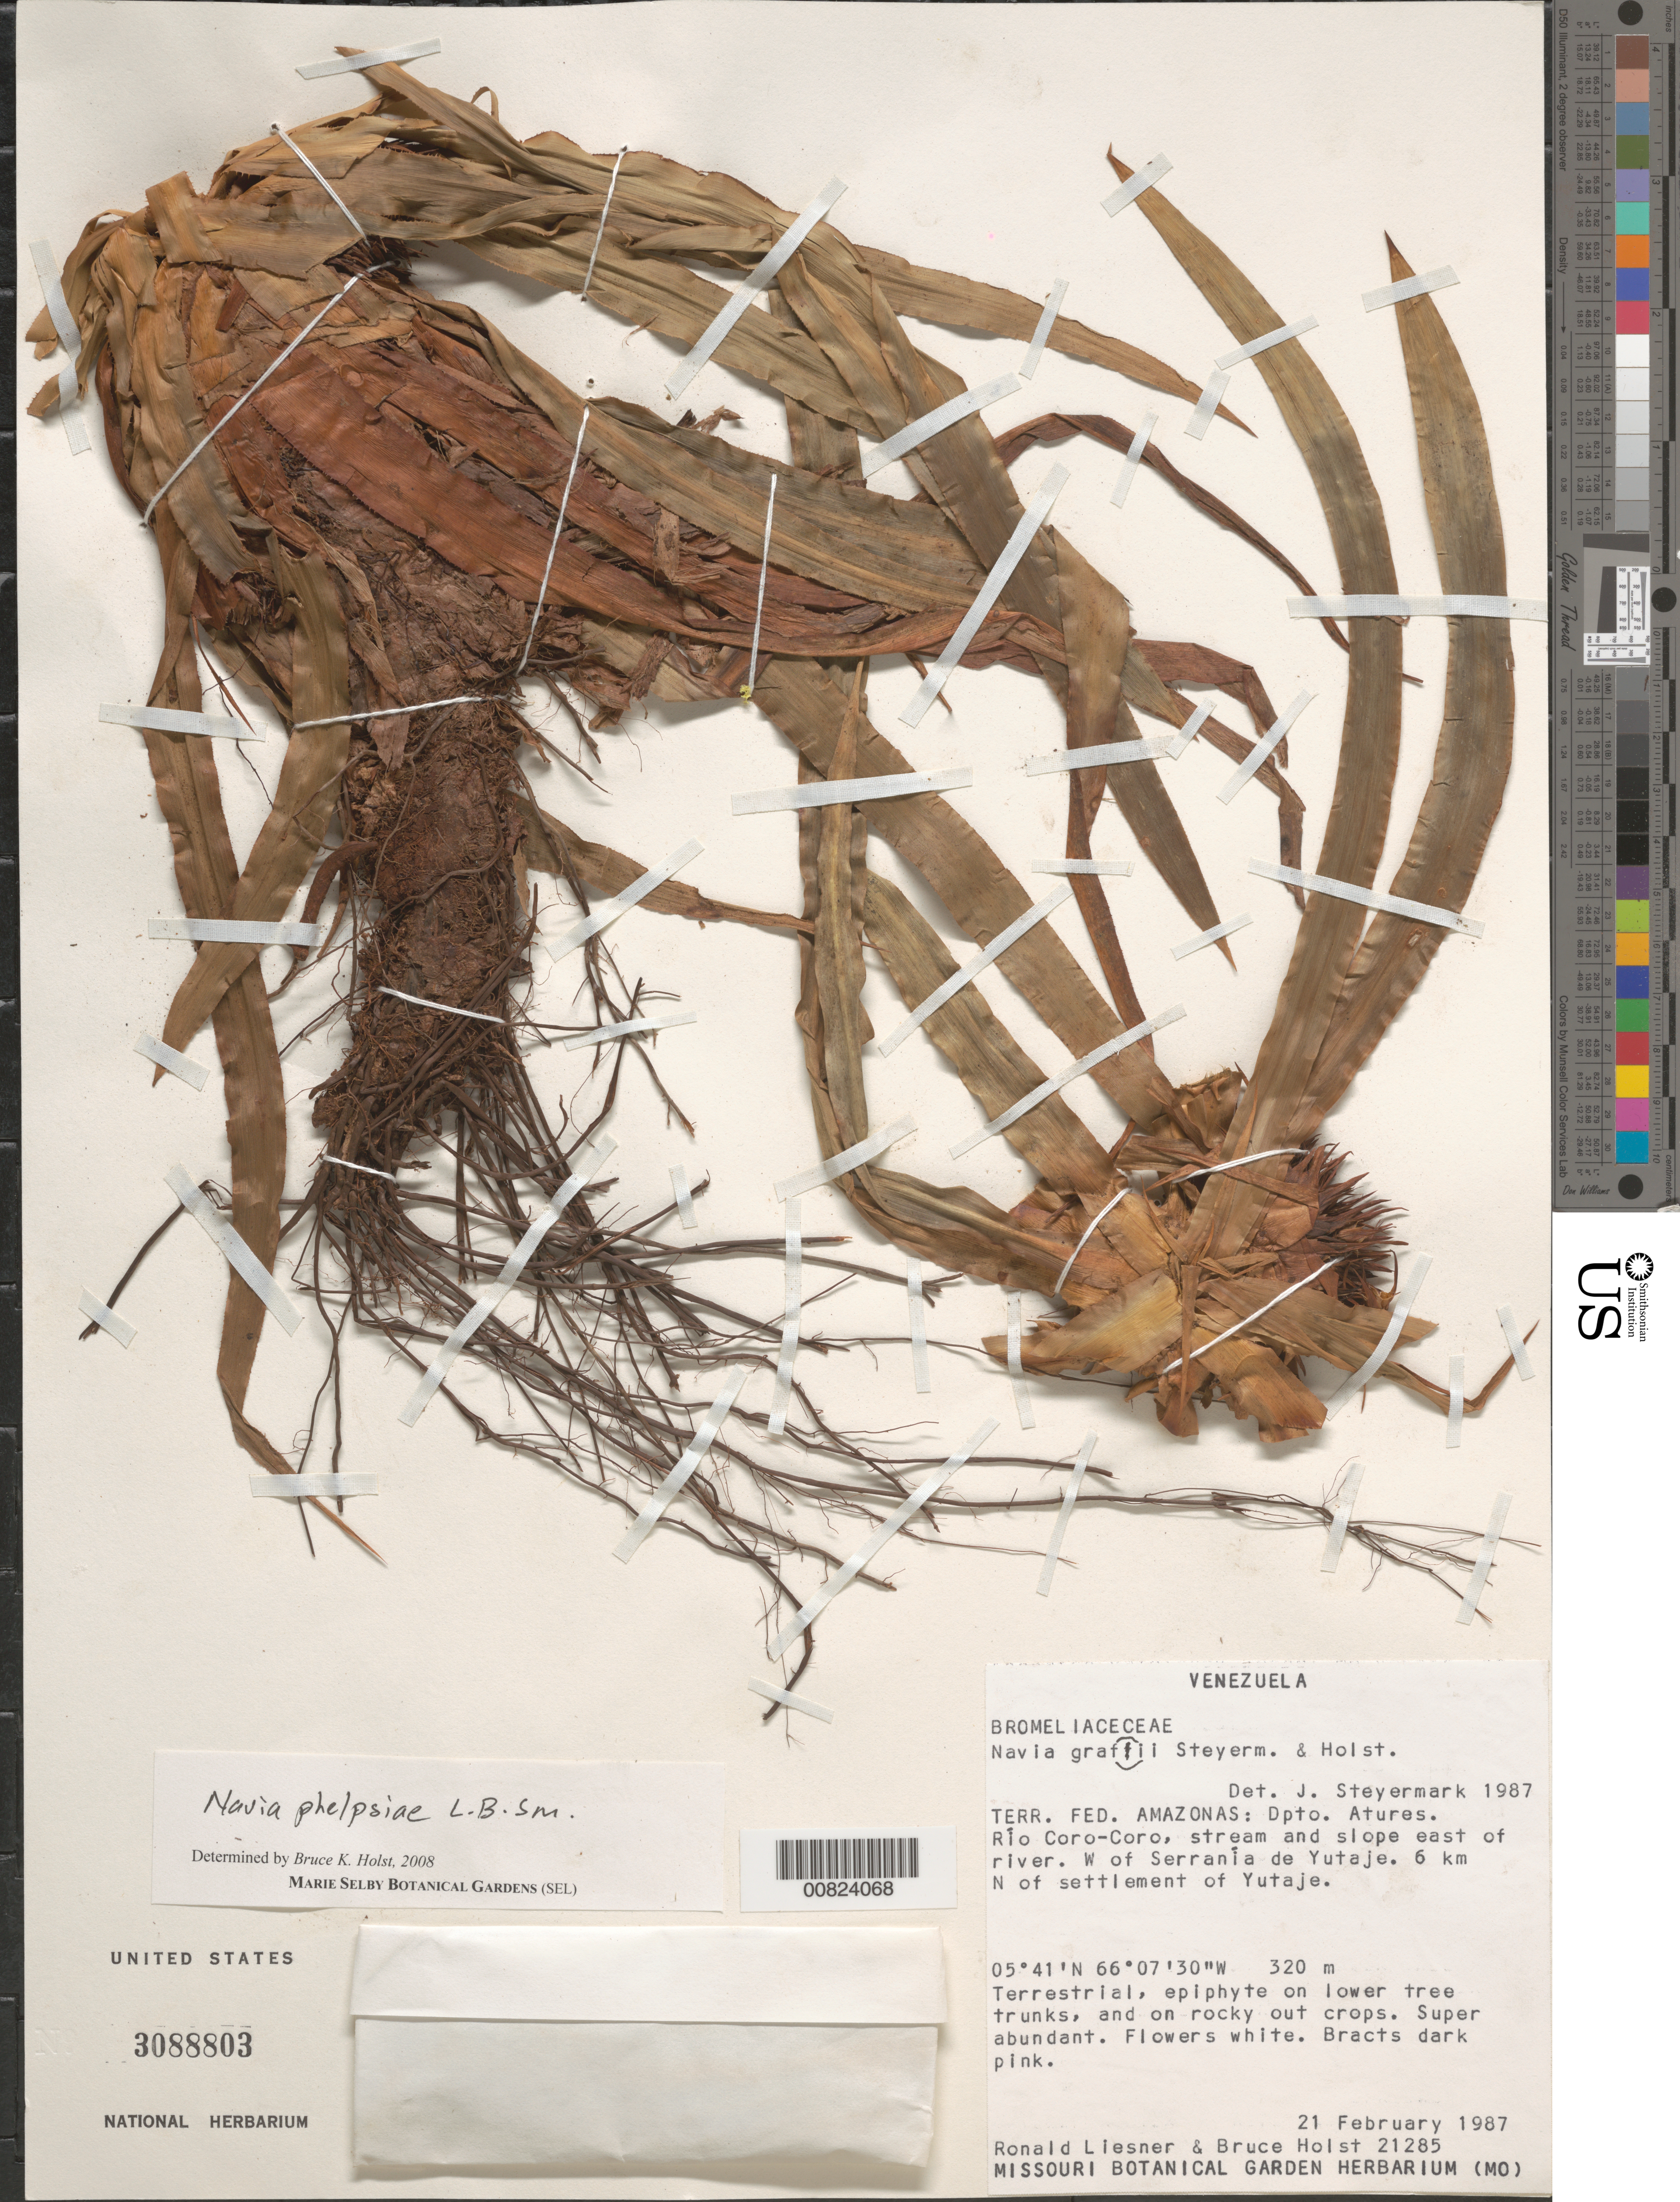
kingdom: Plantae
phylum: Tracheophyta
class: Liliopsida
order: Poales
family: Bromeliaceae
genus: Navia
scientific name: Navia phelpsiae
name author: L.B. Sm.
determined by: Holst, Bruce K.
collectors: R. L. Liesner & B. Holst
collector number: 21285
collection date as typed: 21-Feb-87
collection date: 1987-02-21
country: Venezuela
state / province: Amazonas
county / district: Atures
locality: Río Coro-Coro, W of Serrania de Yutajé, 6 km N of settlement of Yutajé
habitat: Rocky outcrops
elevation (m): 320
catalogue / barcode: US 3088803